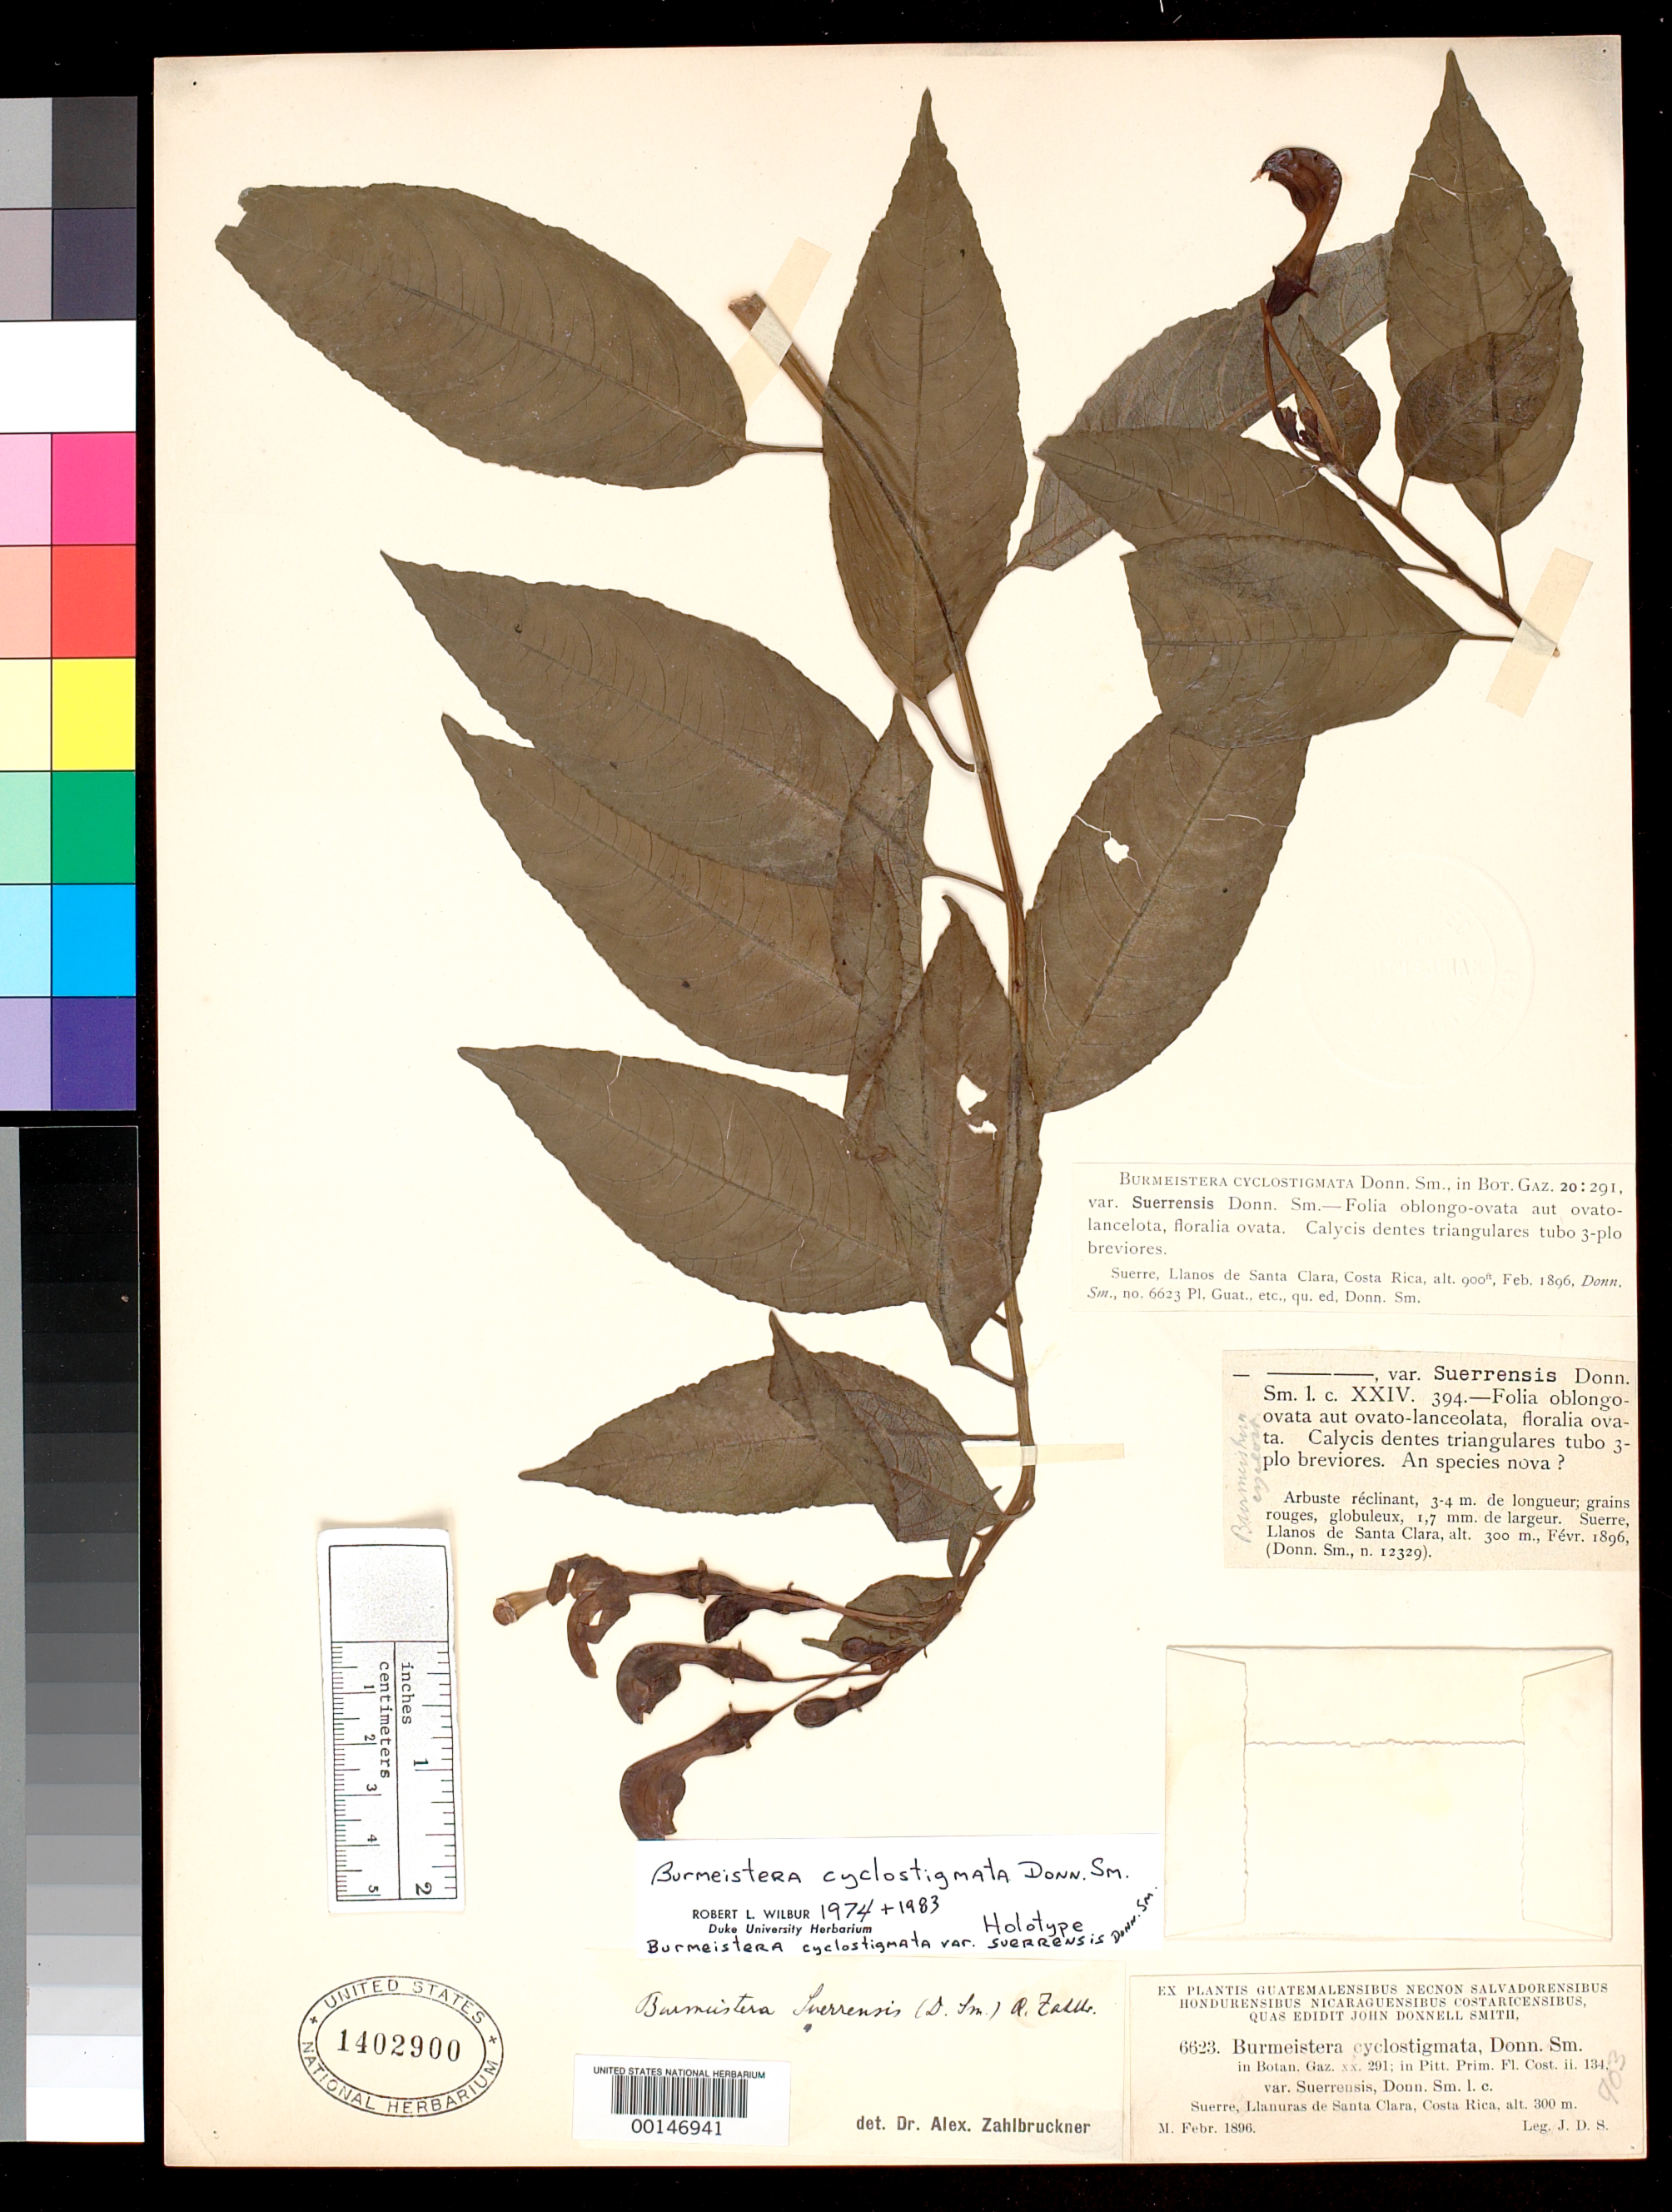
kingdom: Plantae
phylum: Tracheophyta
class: Magnoliopsida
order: Asterales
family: Campanulaceae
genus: Burmeistera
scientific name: Burmeistera cyclostigmata var. suerrensis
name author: Donn. Sm.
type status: Holotype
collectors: J. Donnell Smith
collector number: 6623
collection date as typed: Feb 1896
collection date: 1896-02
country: Costa Rica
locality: Suerre, Llanuras de Santa Clara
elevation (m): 300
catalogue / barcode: US 1402900